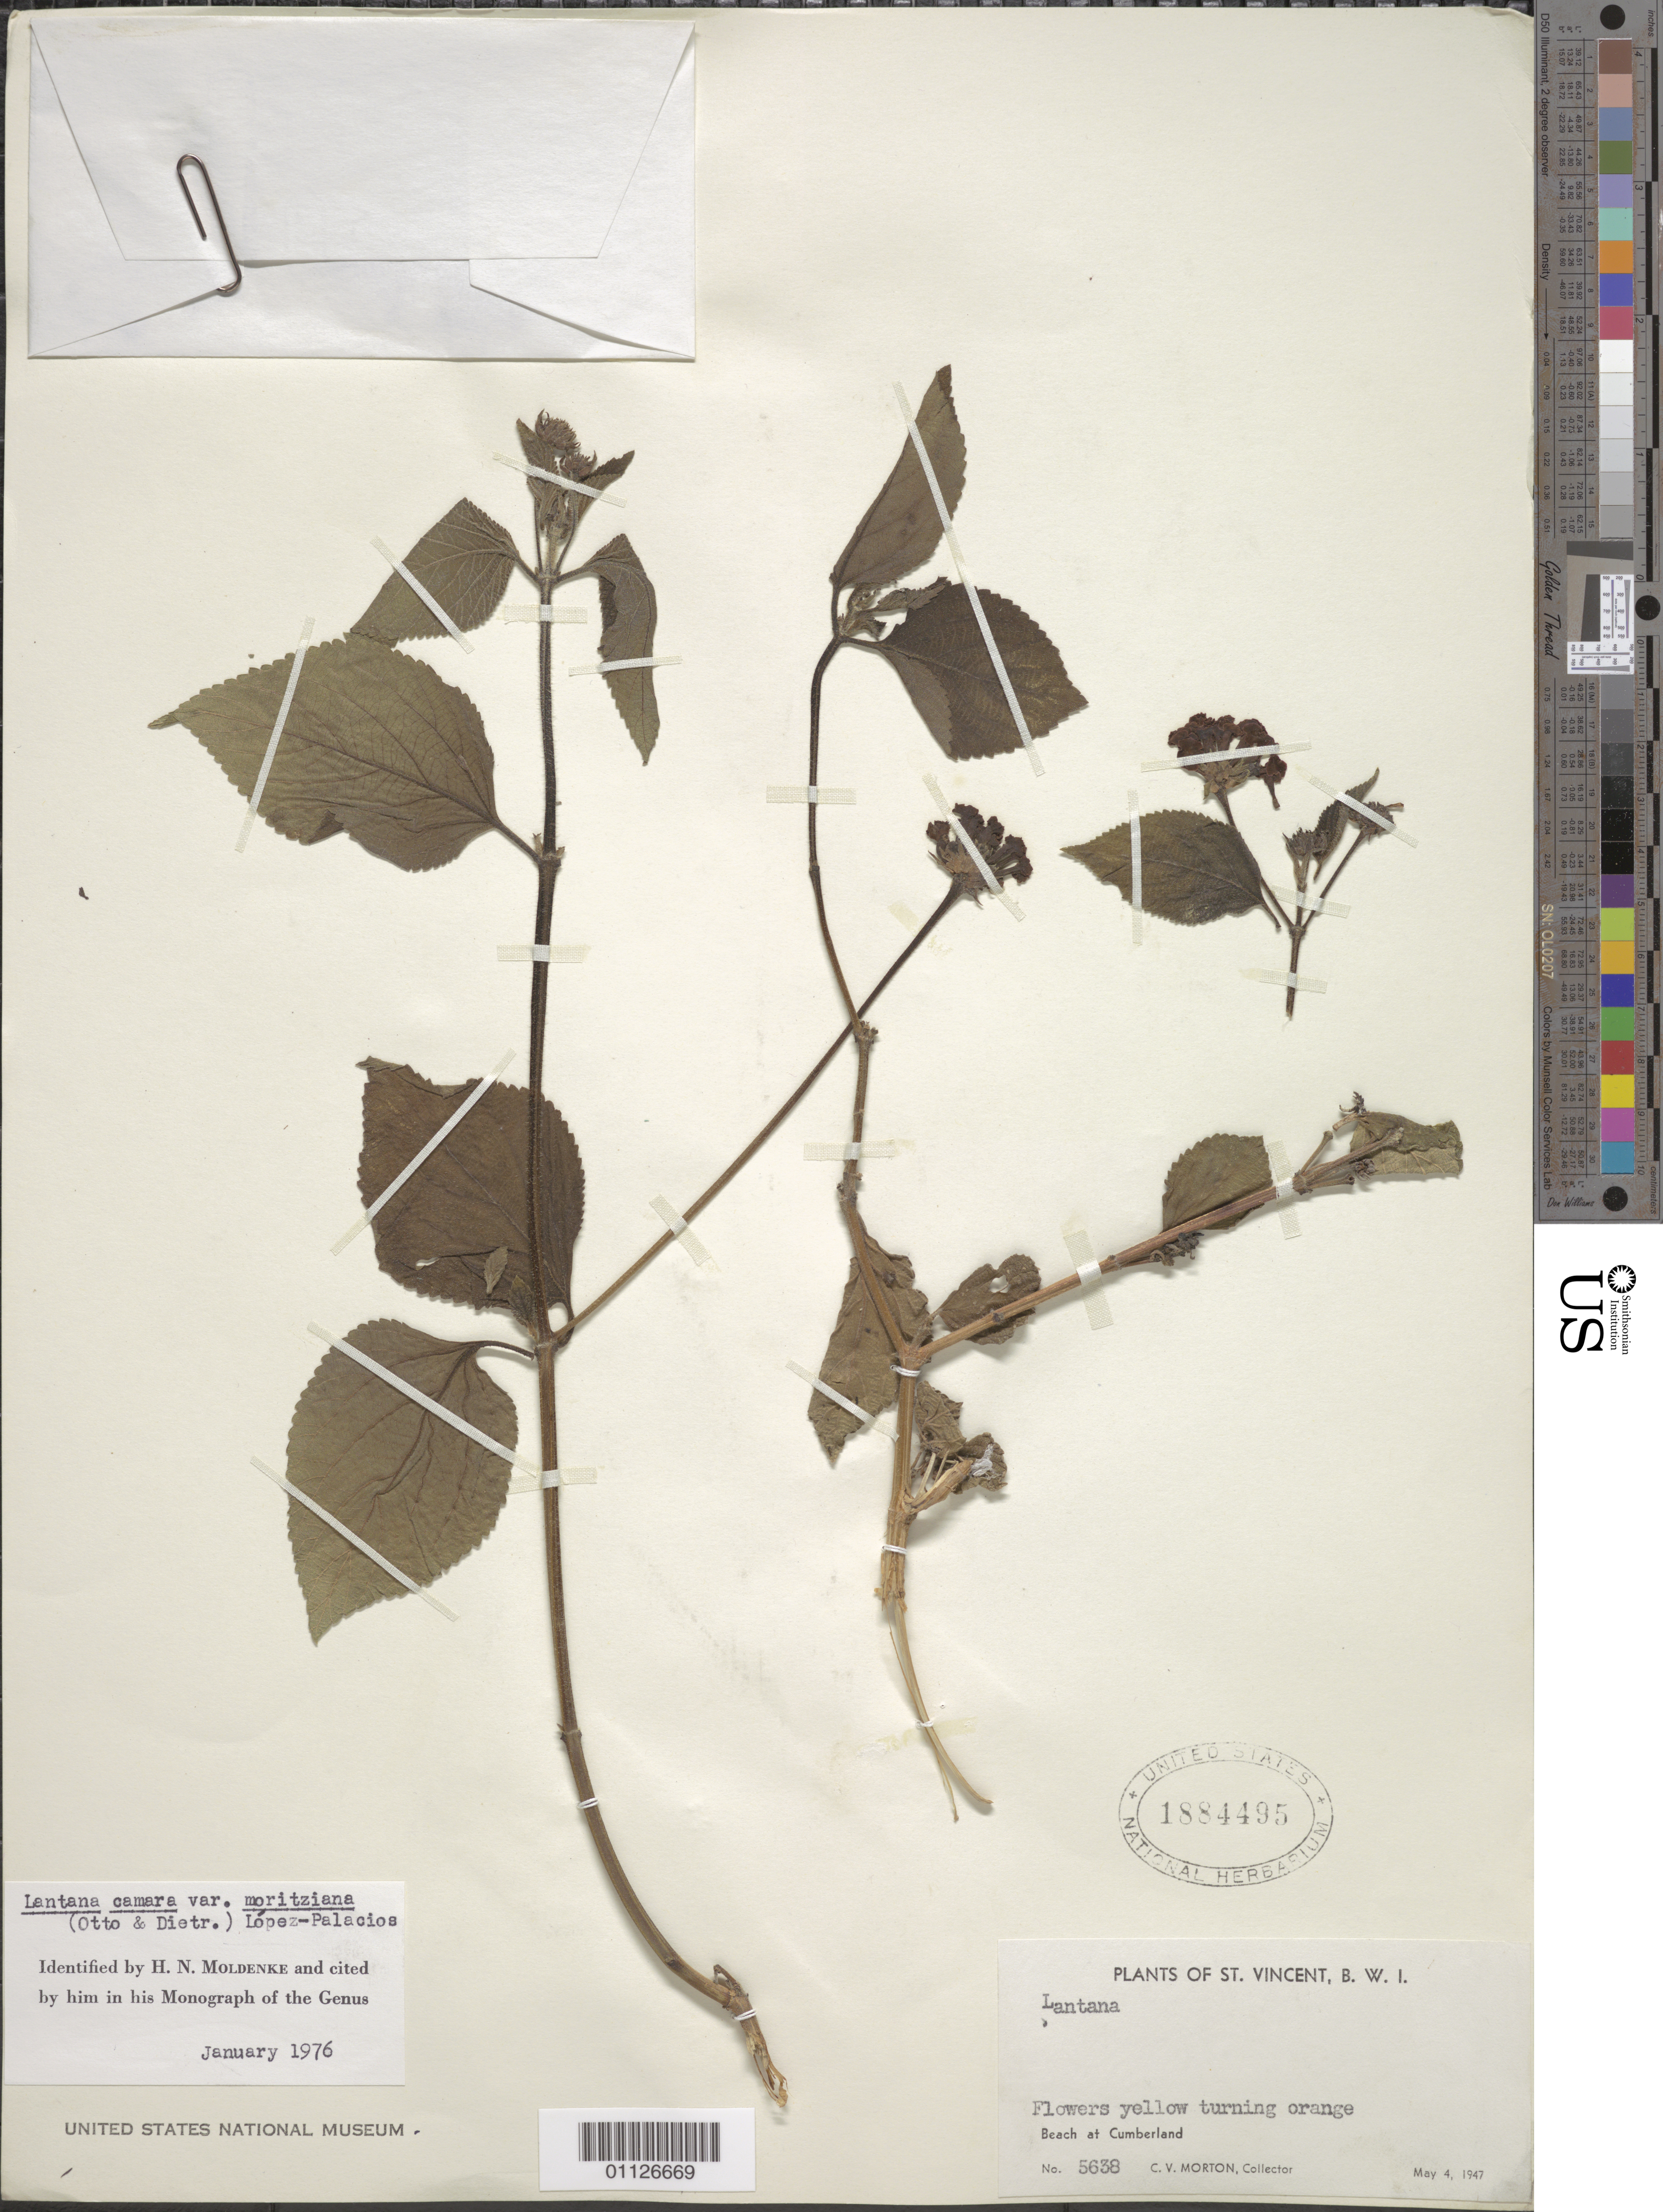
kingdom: Plantae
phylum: Tracheophyta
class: Magnoliopsida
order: Lamiales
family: Verbenaceae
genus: Lantana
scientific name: Lantana camara var. moritziana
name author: (Otto & A. Dietr.) López-Pal.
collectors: C. V. Morton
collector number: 5638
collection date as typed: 04 May 1947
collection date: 1947-05-04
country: St. Vincent - Grenadines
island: St. Vincent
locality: Beach at Cumberland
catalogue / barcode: US 1884495